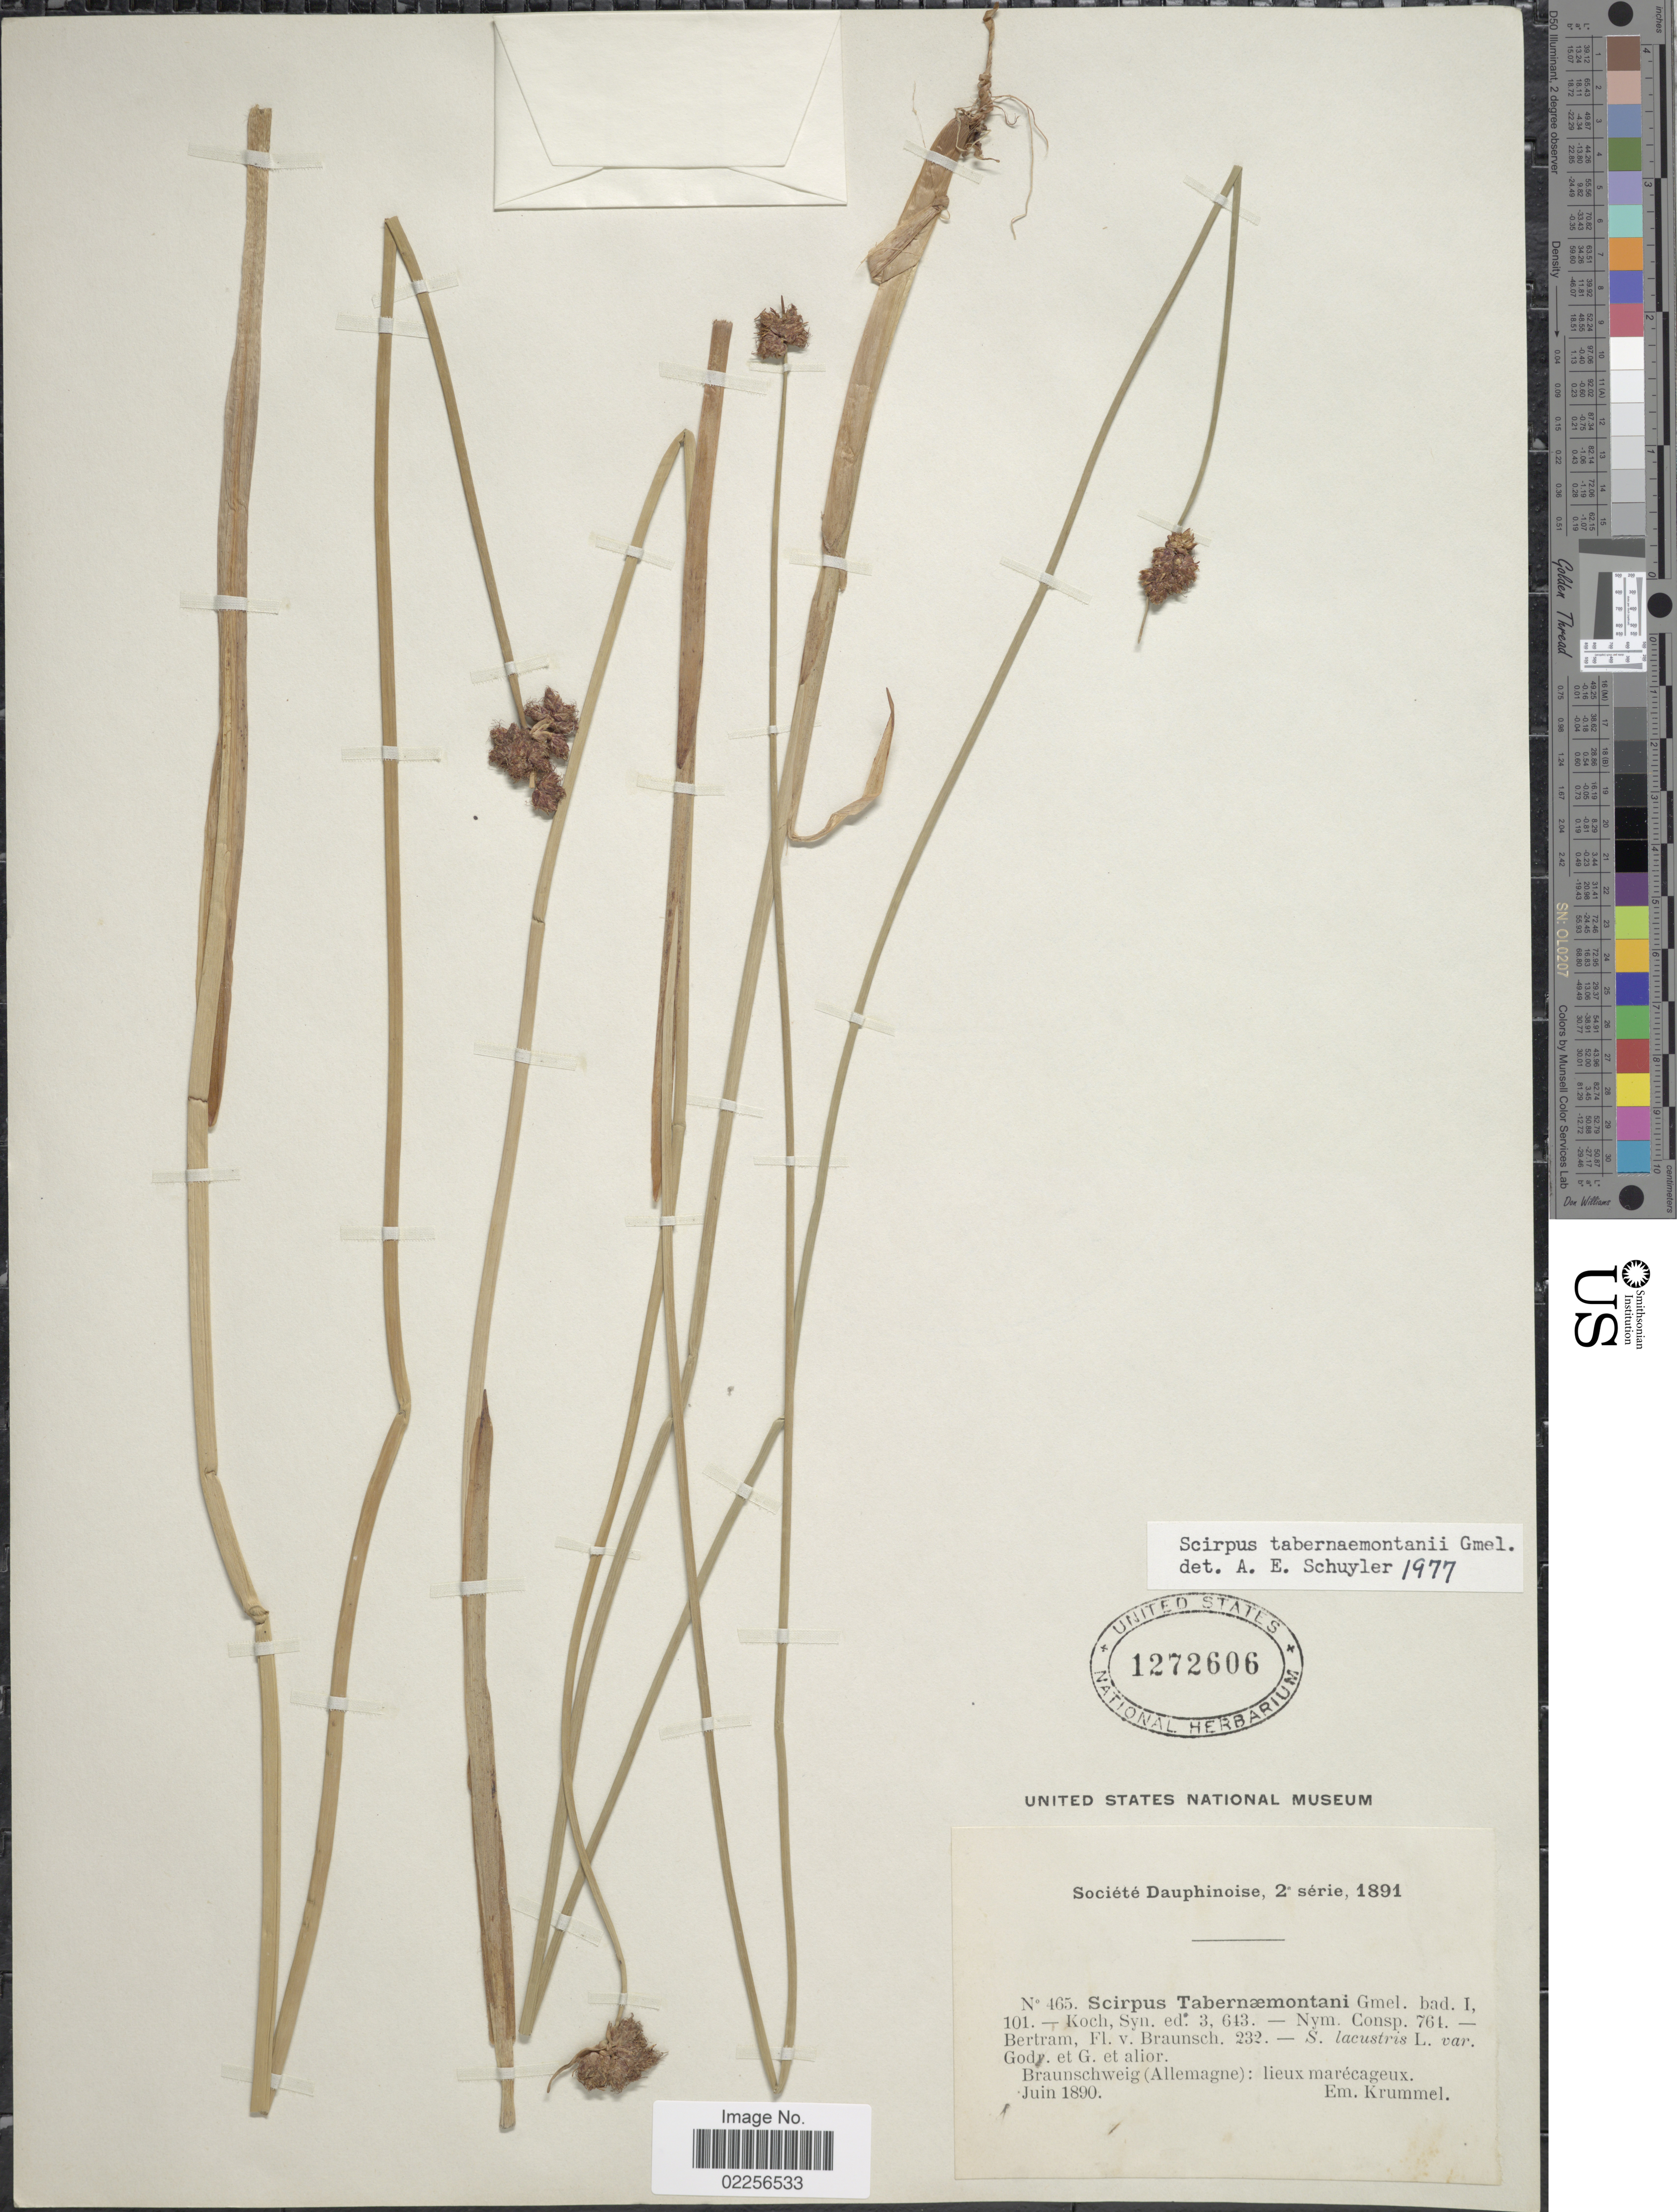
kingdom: Plantae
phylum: Tracheophyta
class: Liliopsida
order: Poales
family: Cyperaceae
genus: Schoenoplectus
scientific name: Schoenoplectus tabernaemontani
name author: (C.C. Gmel.) Palla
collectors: E. Krummel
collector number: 465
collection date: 1890-06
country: Germany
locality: Braunschweig (Allemagne)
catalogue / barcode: US 1272606